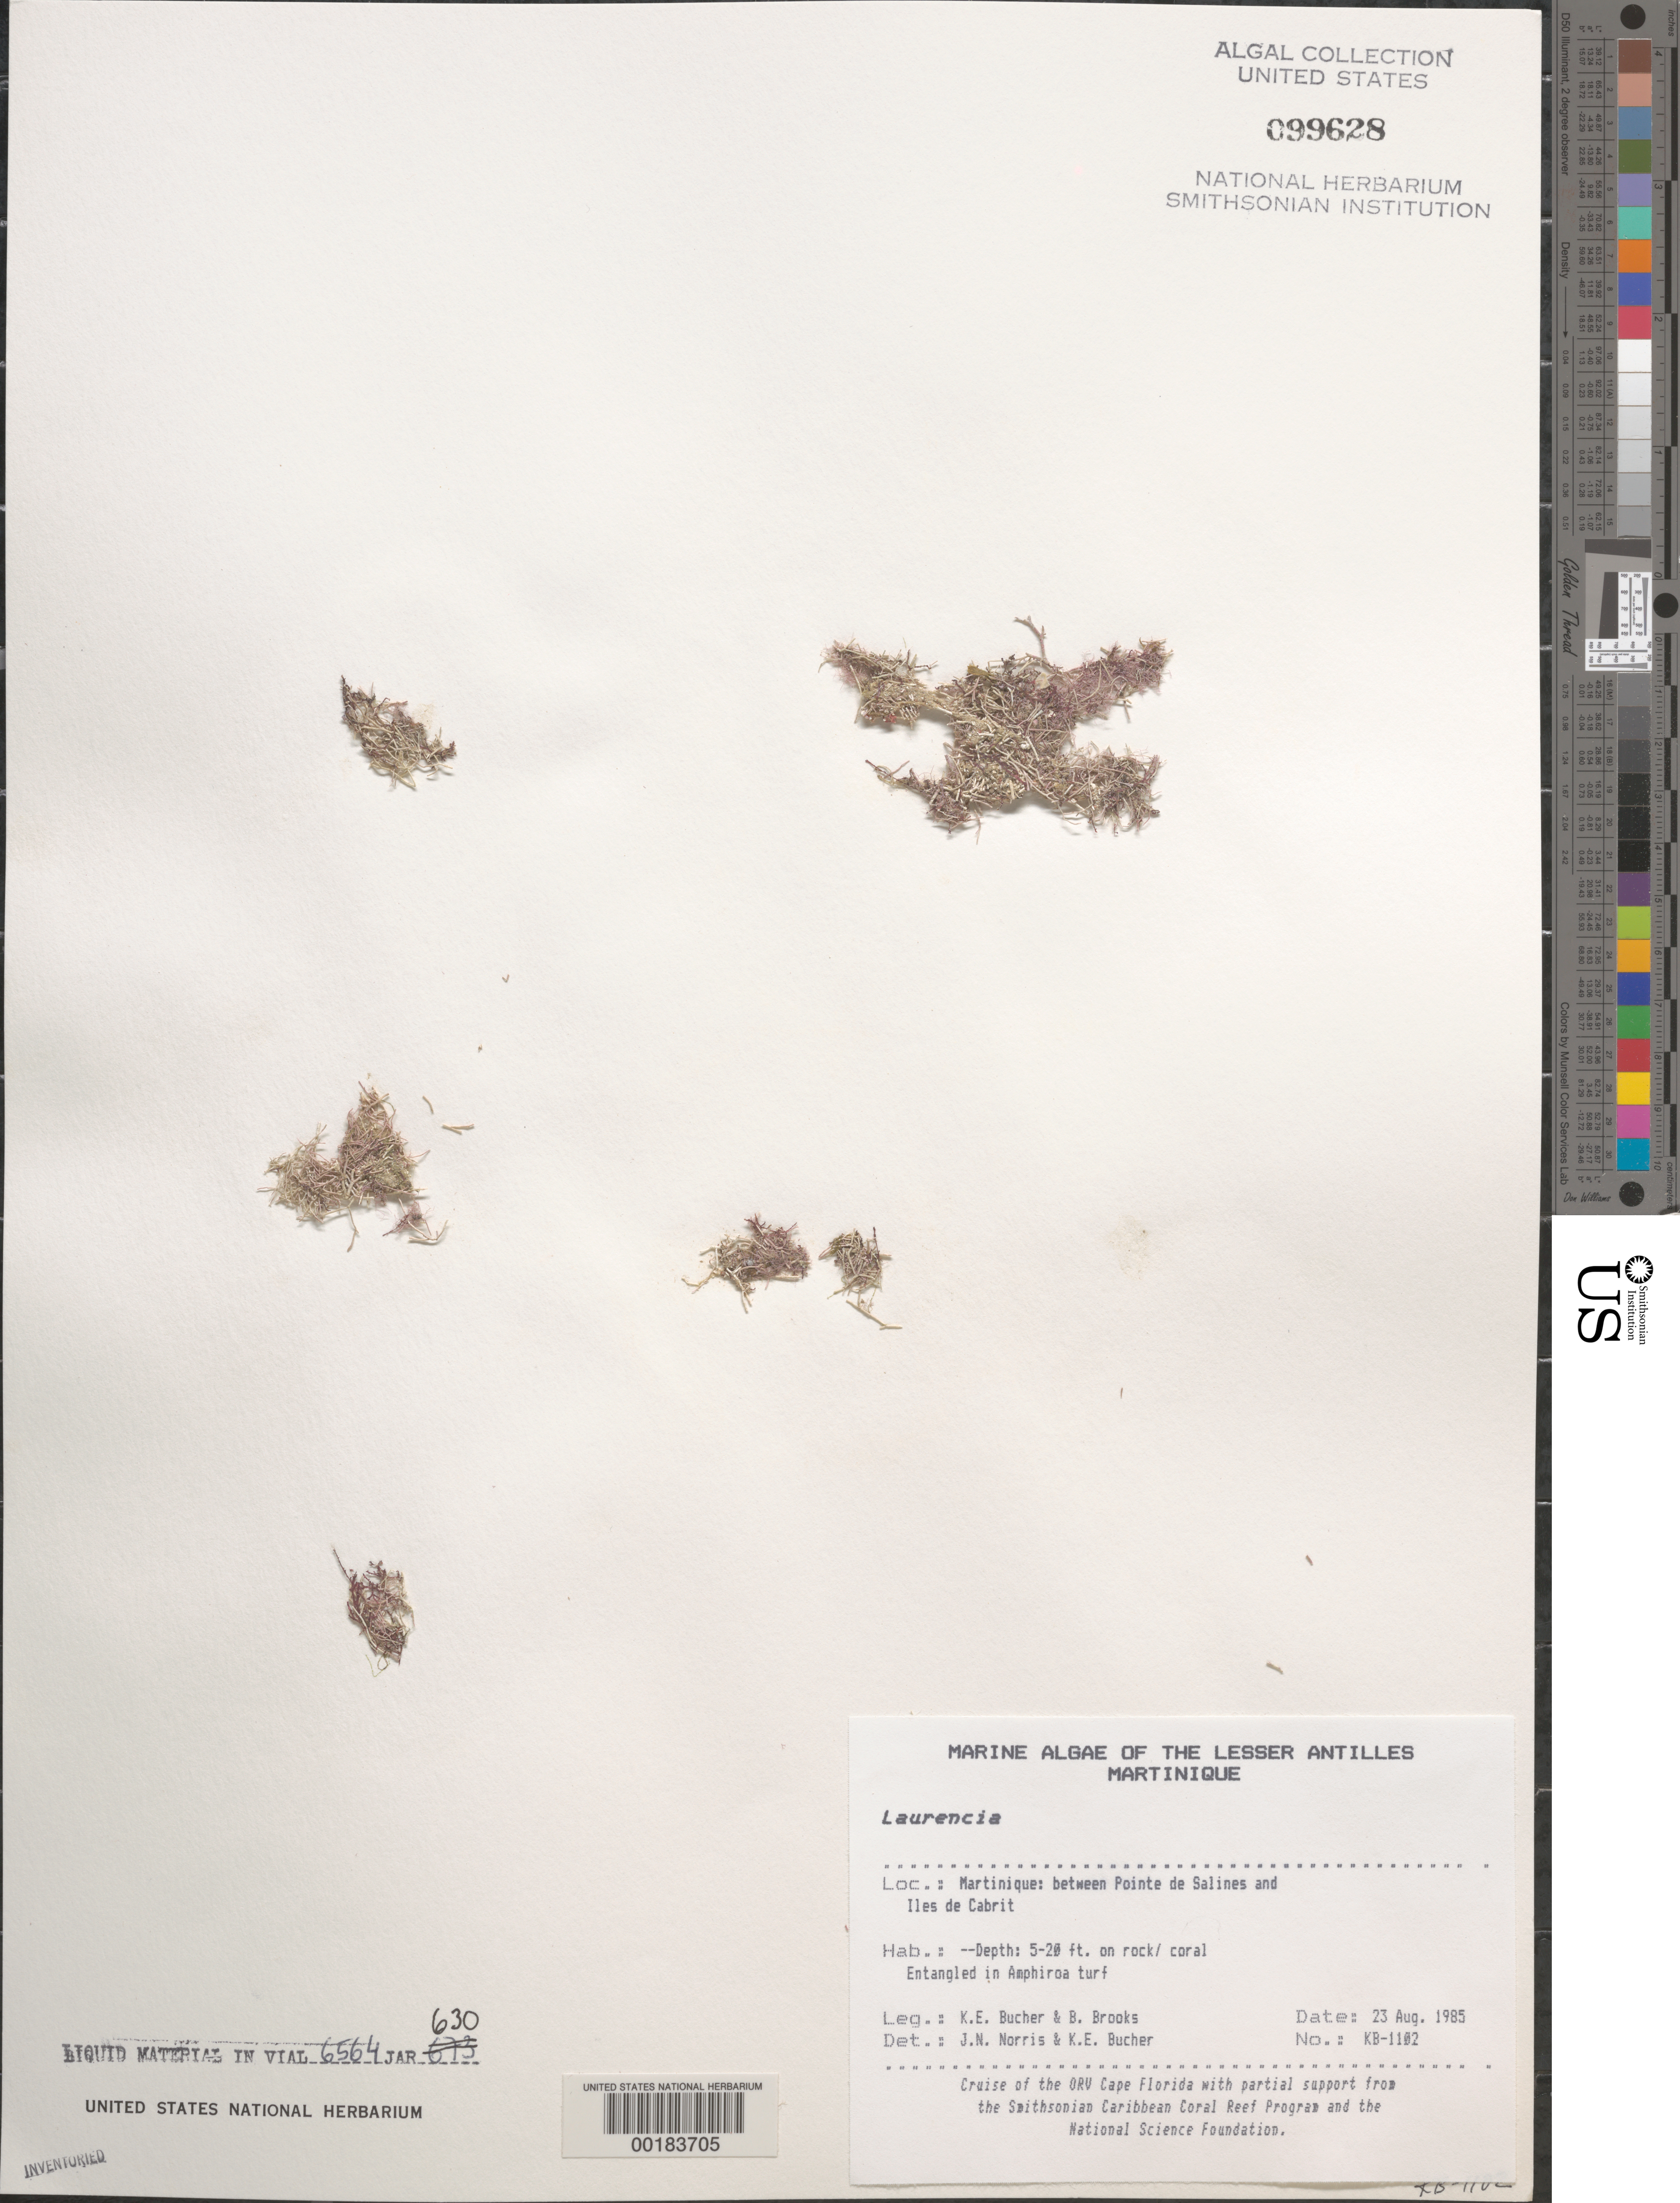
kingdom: Plantae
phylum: Rhodophyta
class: Florideophyceae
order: Ceramiales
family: Rhodomelaceae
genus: Laurencia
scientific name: Laurencia sp.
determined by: Norris, J. N.; Bucher, K. E.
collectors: K. E. Bucher & B. Brooks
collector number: Kb-1102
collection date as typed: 23 Aug 1985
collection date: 1985-08-23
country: Martinique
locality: Between Pointe de Salines and Iles de Cabrit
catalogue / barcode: US 99628